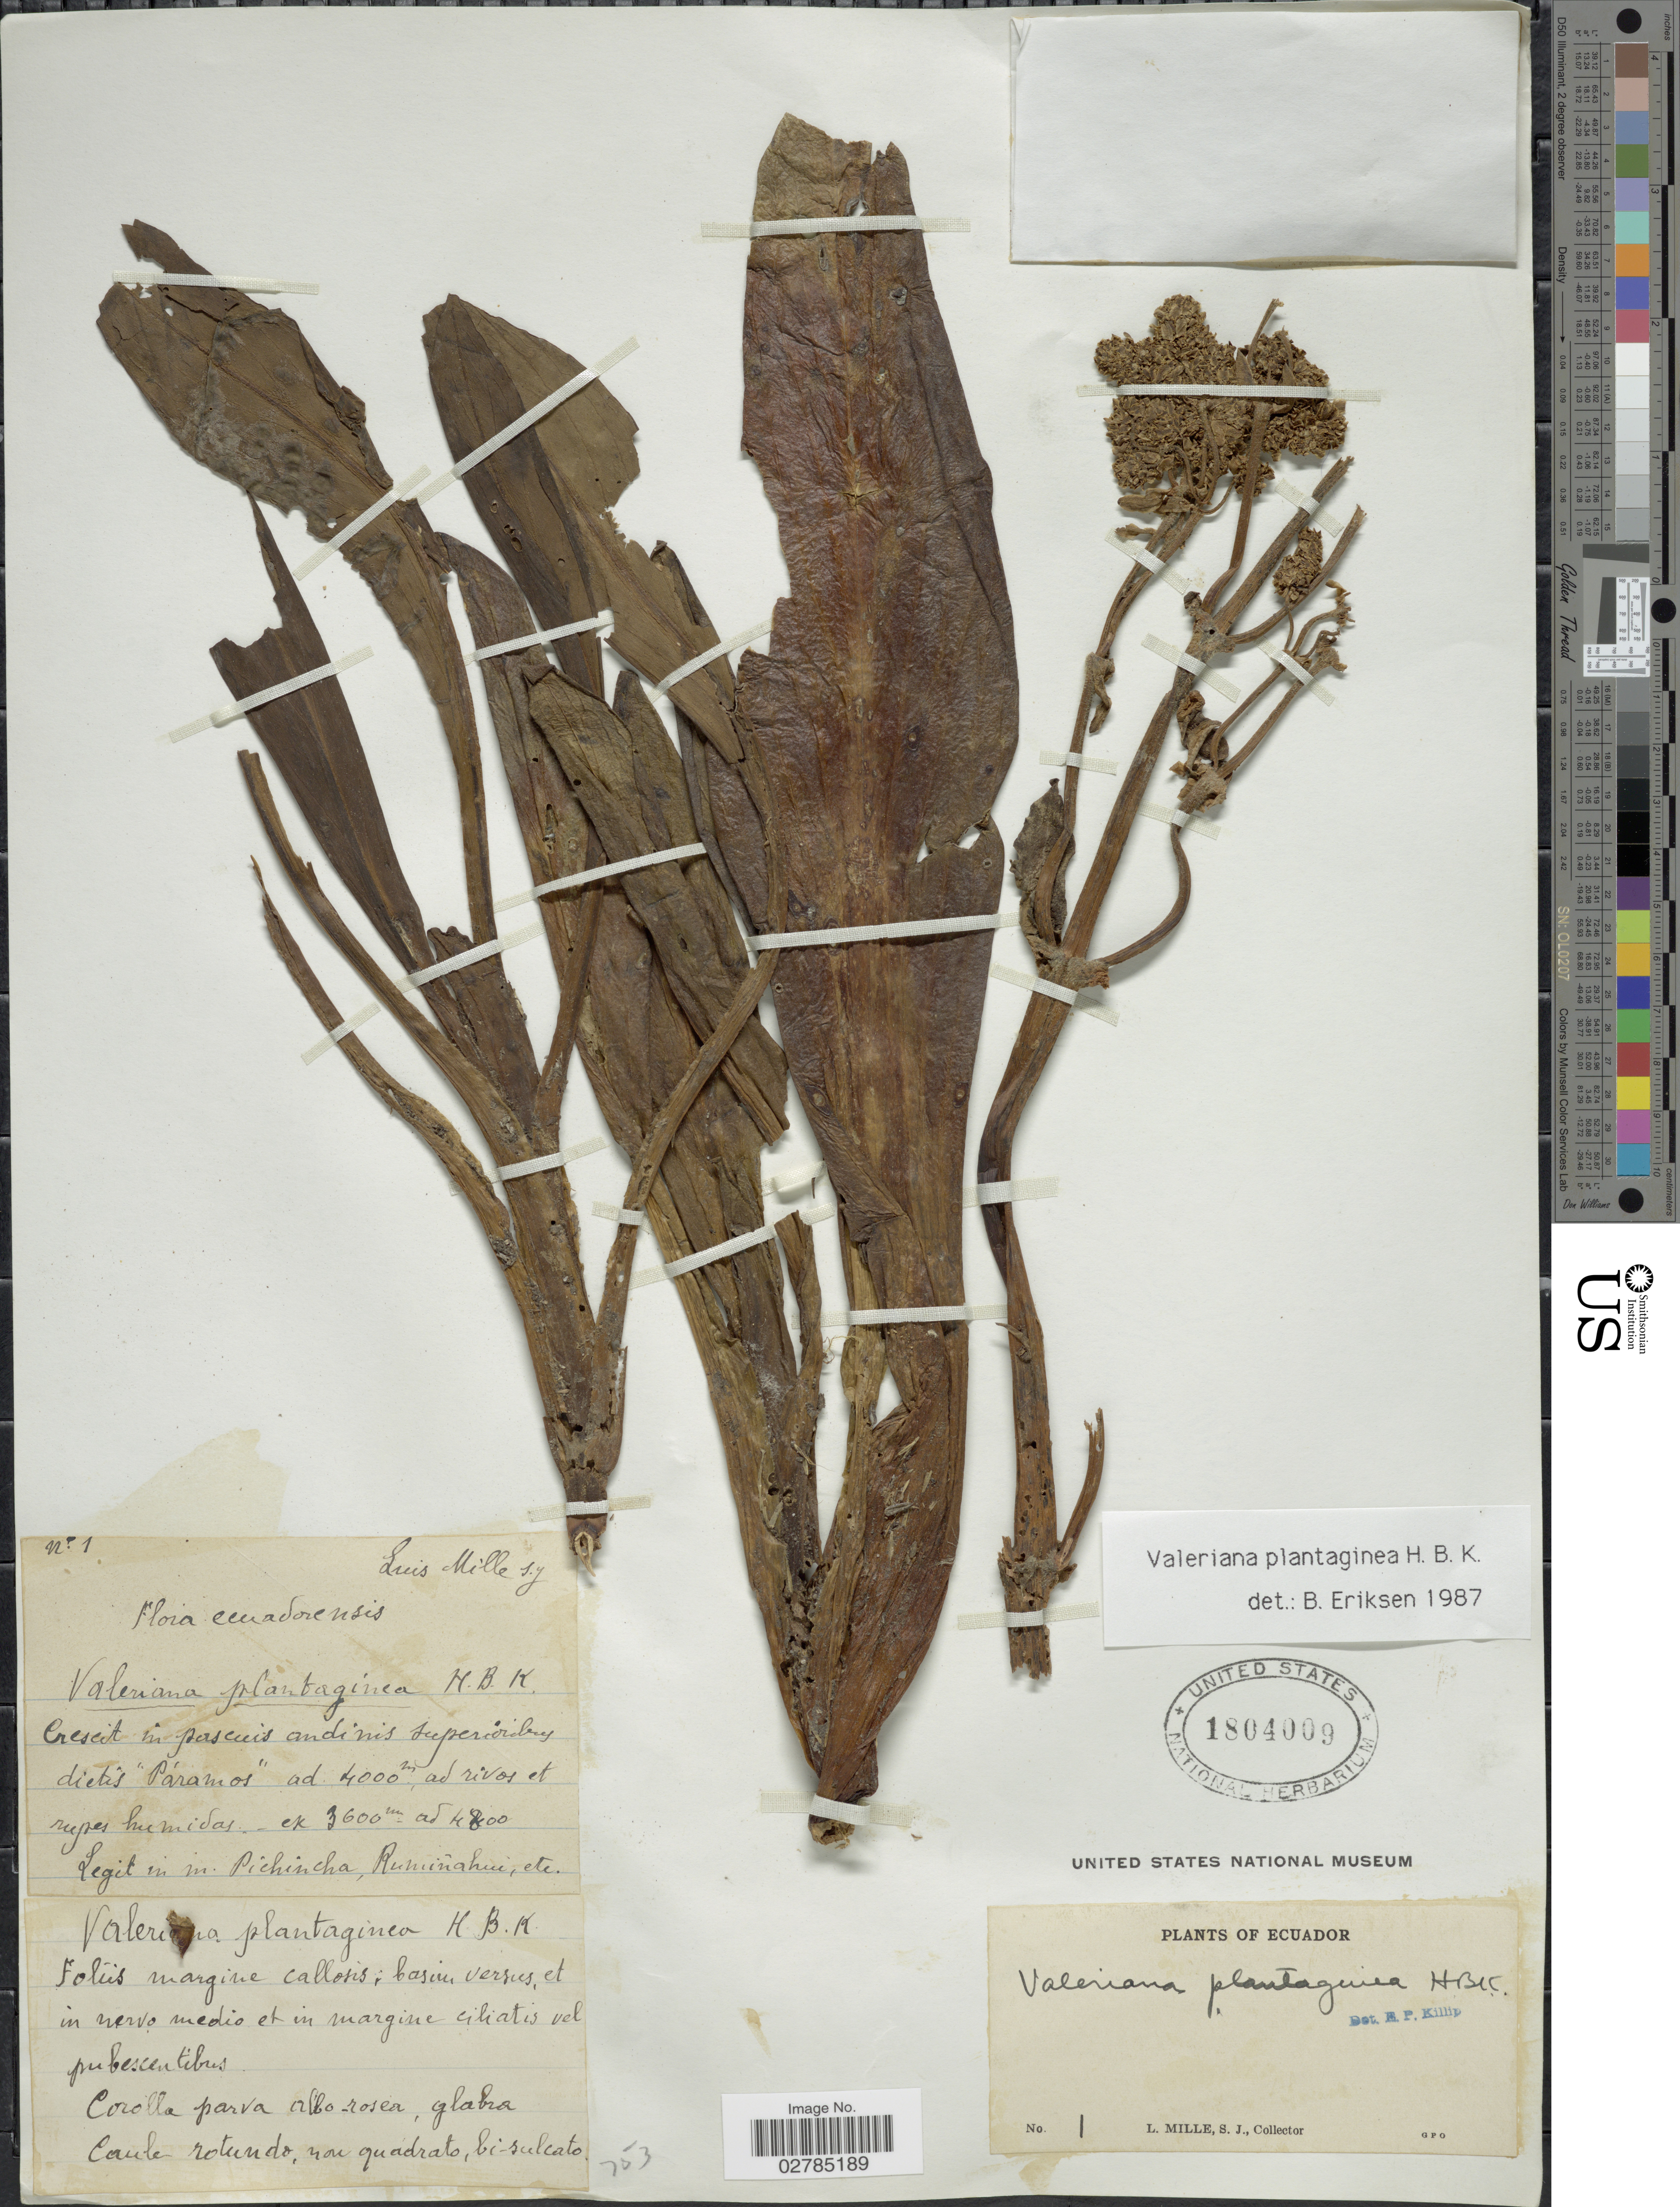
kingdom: Plantae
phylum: Tracheophyta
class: Magnoliopsida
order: Dipsacales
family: Caprifoliaceae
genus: Valeriana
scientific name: Valeriana plantaginea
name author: Kunth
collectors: L. Mille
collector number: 1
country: Ecuador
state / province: Pichincha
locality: Crescit in pascuis andinis superiorby dietis 'Páramos'. ad rivos Pichincha, Rununahui etc.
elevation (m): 3600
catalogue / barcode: US 1804009